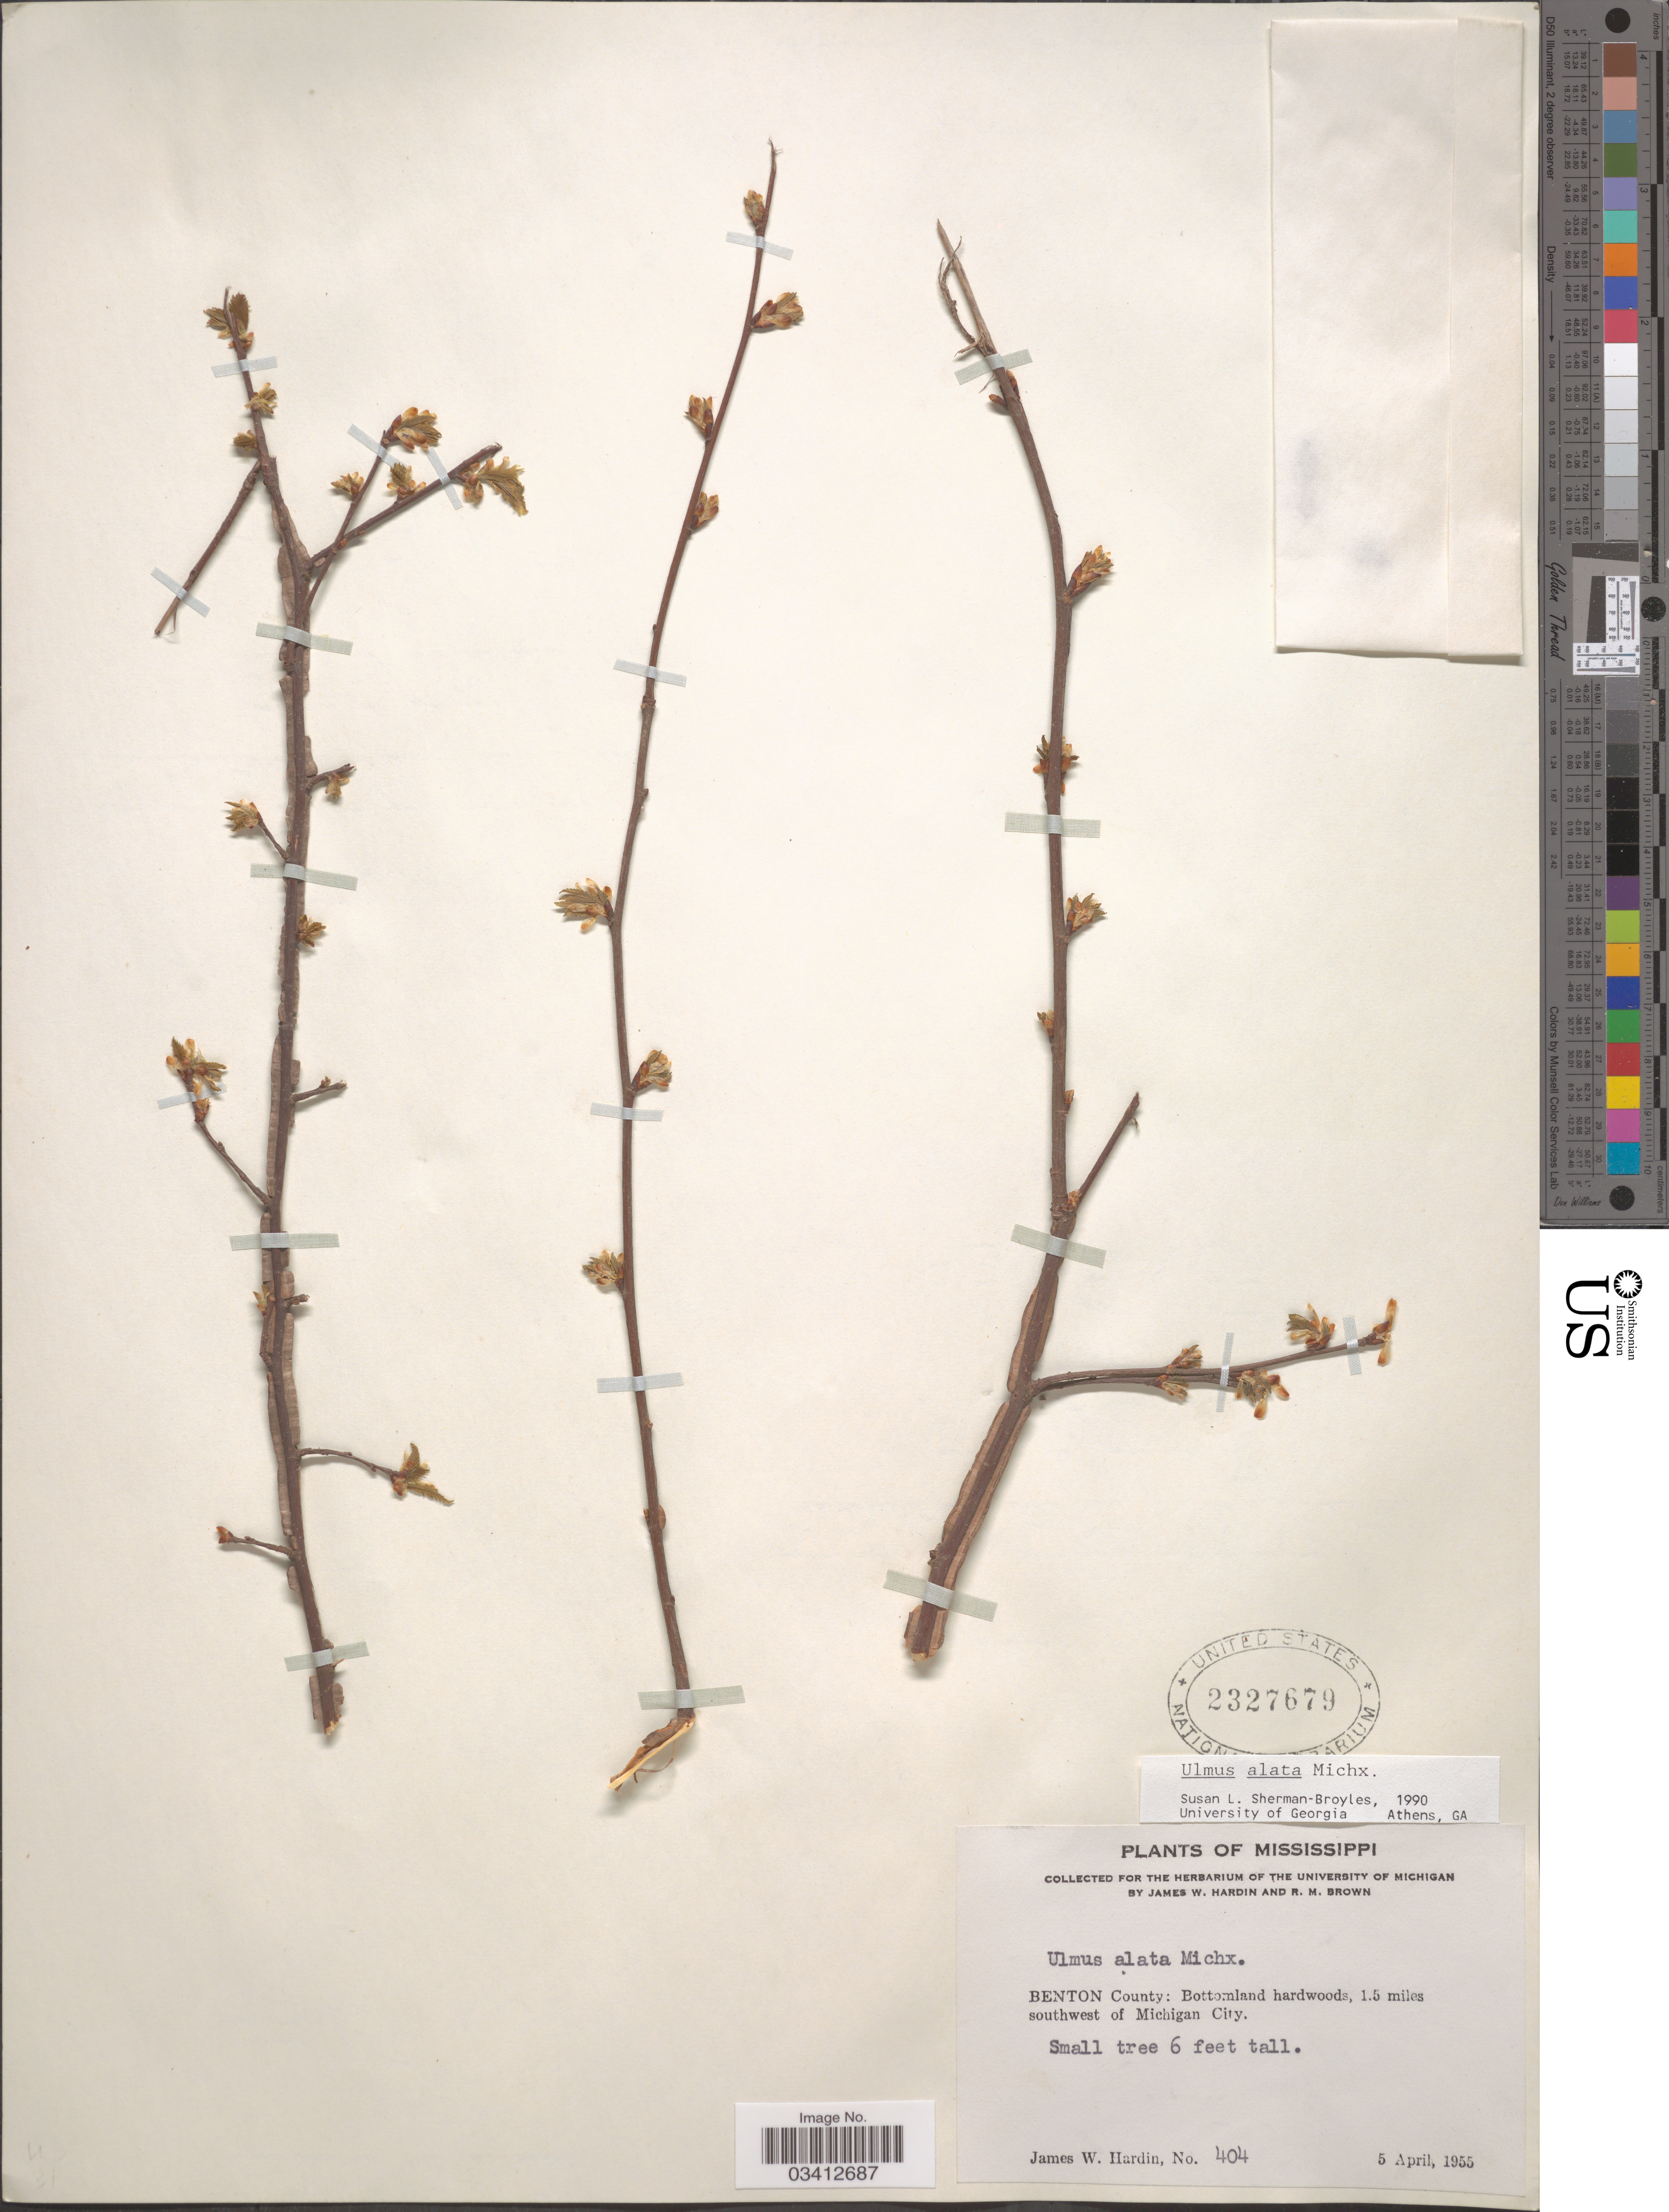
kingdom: Plantae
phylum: Tracheophyta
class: Magnoliopsida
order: Rosales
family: Ulmaceae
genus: Ulmus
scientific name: Ulmus alata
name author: Michx.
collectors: J. W. Hardin & R. Brown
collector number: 404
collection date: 1955-04-05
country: United States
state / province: Mississippi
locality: Benton County: Bottomland hardwoods, 1.5 miles southwest of Michigan City.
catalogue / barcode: US 2327679